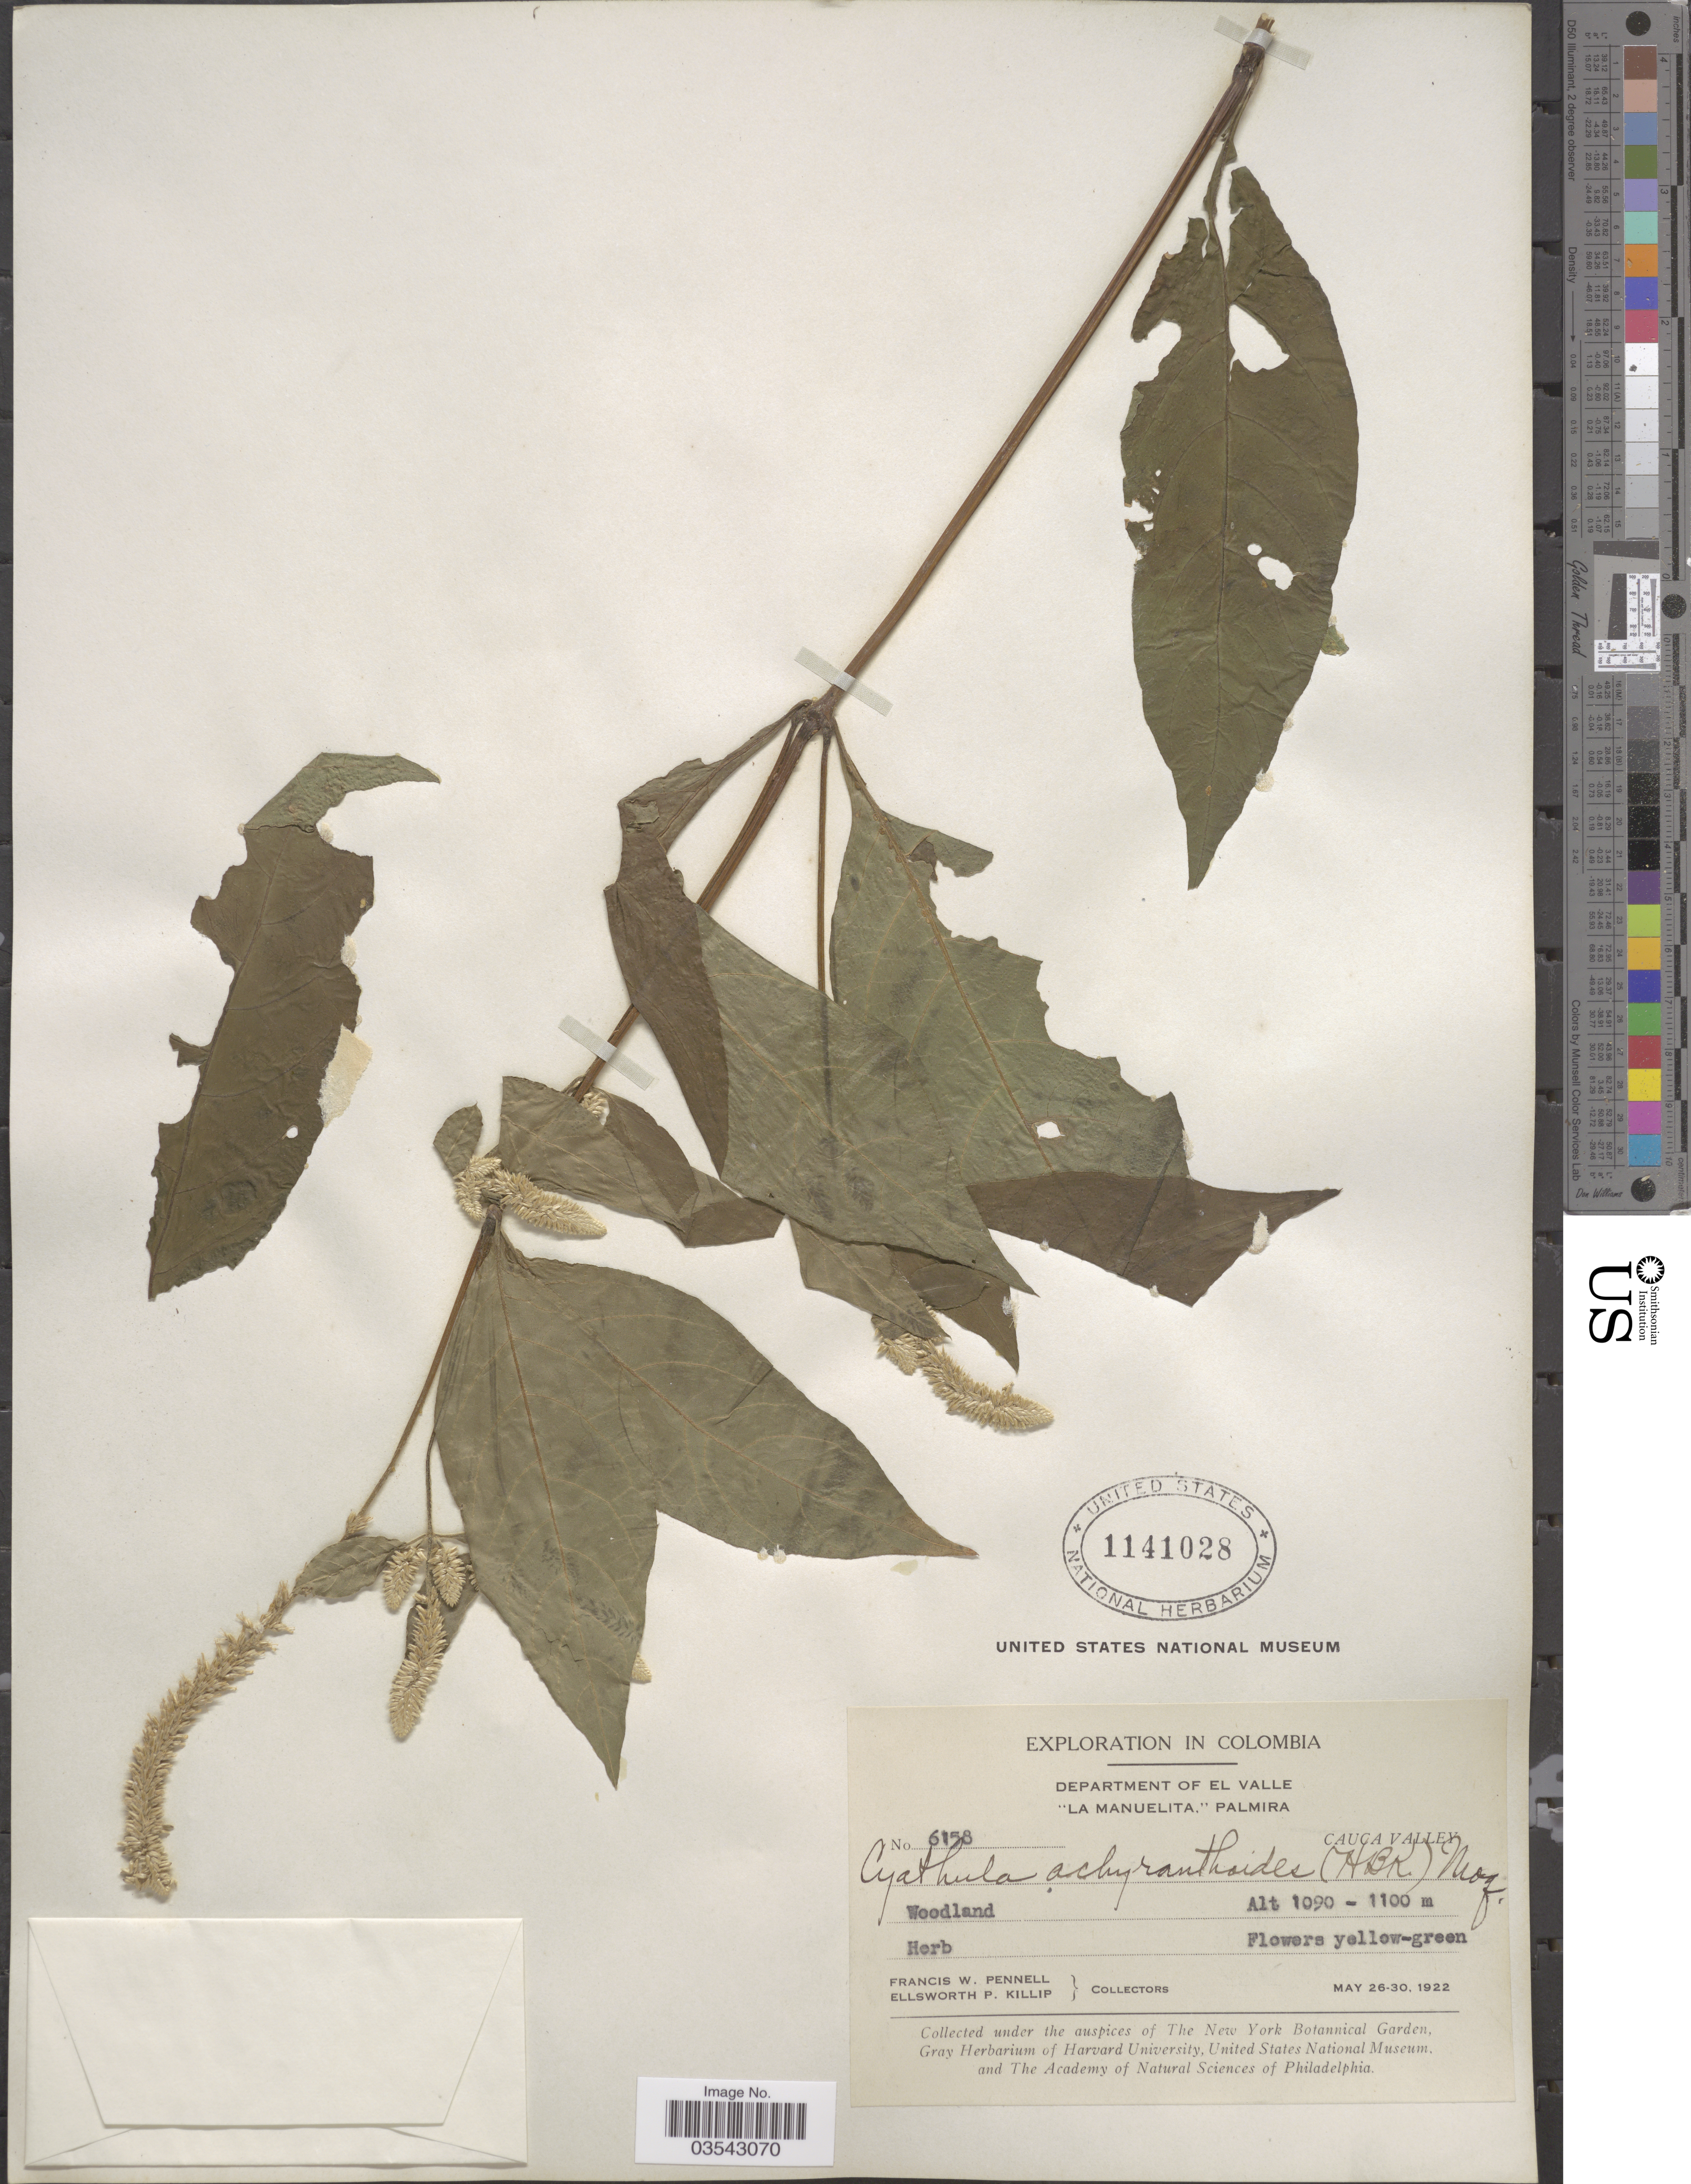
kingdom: Plantae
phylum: Tracheophyta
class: Magnoliopsida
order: Caryophyllales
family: Amaranthaceae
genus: Cyathula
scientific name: Cyathula achyranthoides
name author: (Kunth) Moq.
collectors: F. W. Pennell & E. P. Killip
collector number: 6158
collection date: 1922-05-26/1922-05-30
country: Colombia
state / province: Valle del Cauca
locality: Department of El Valle. 'La Manuelita,' Palmira. Cauca Valley.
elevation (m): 1090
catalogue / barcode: US 1141028